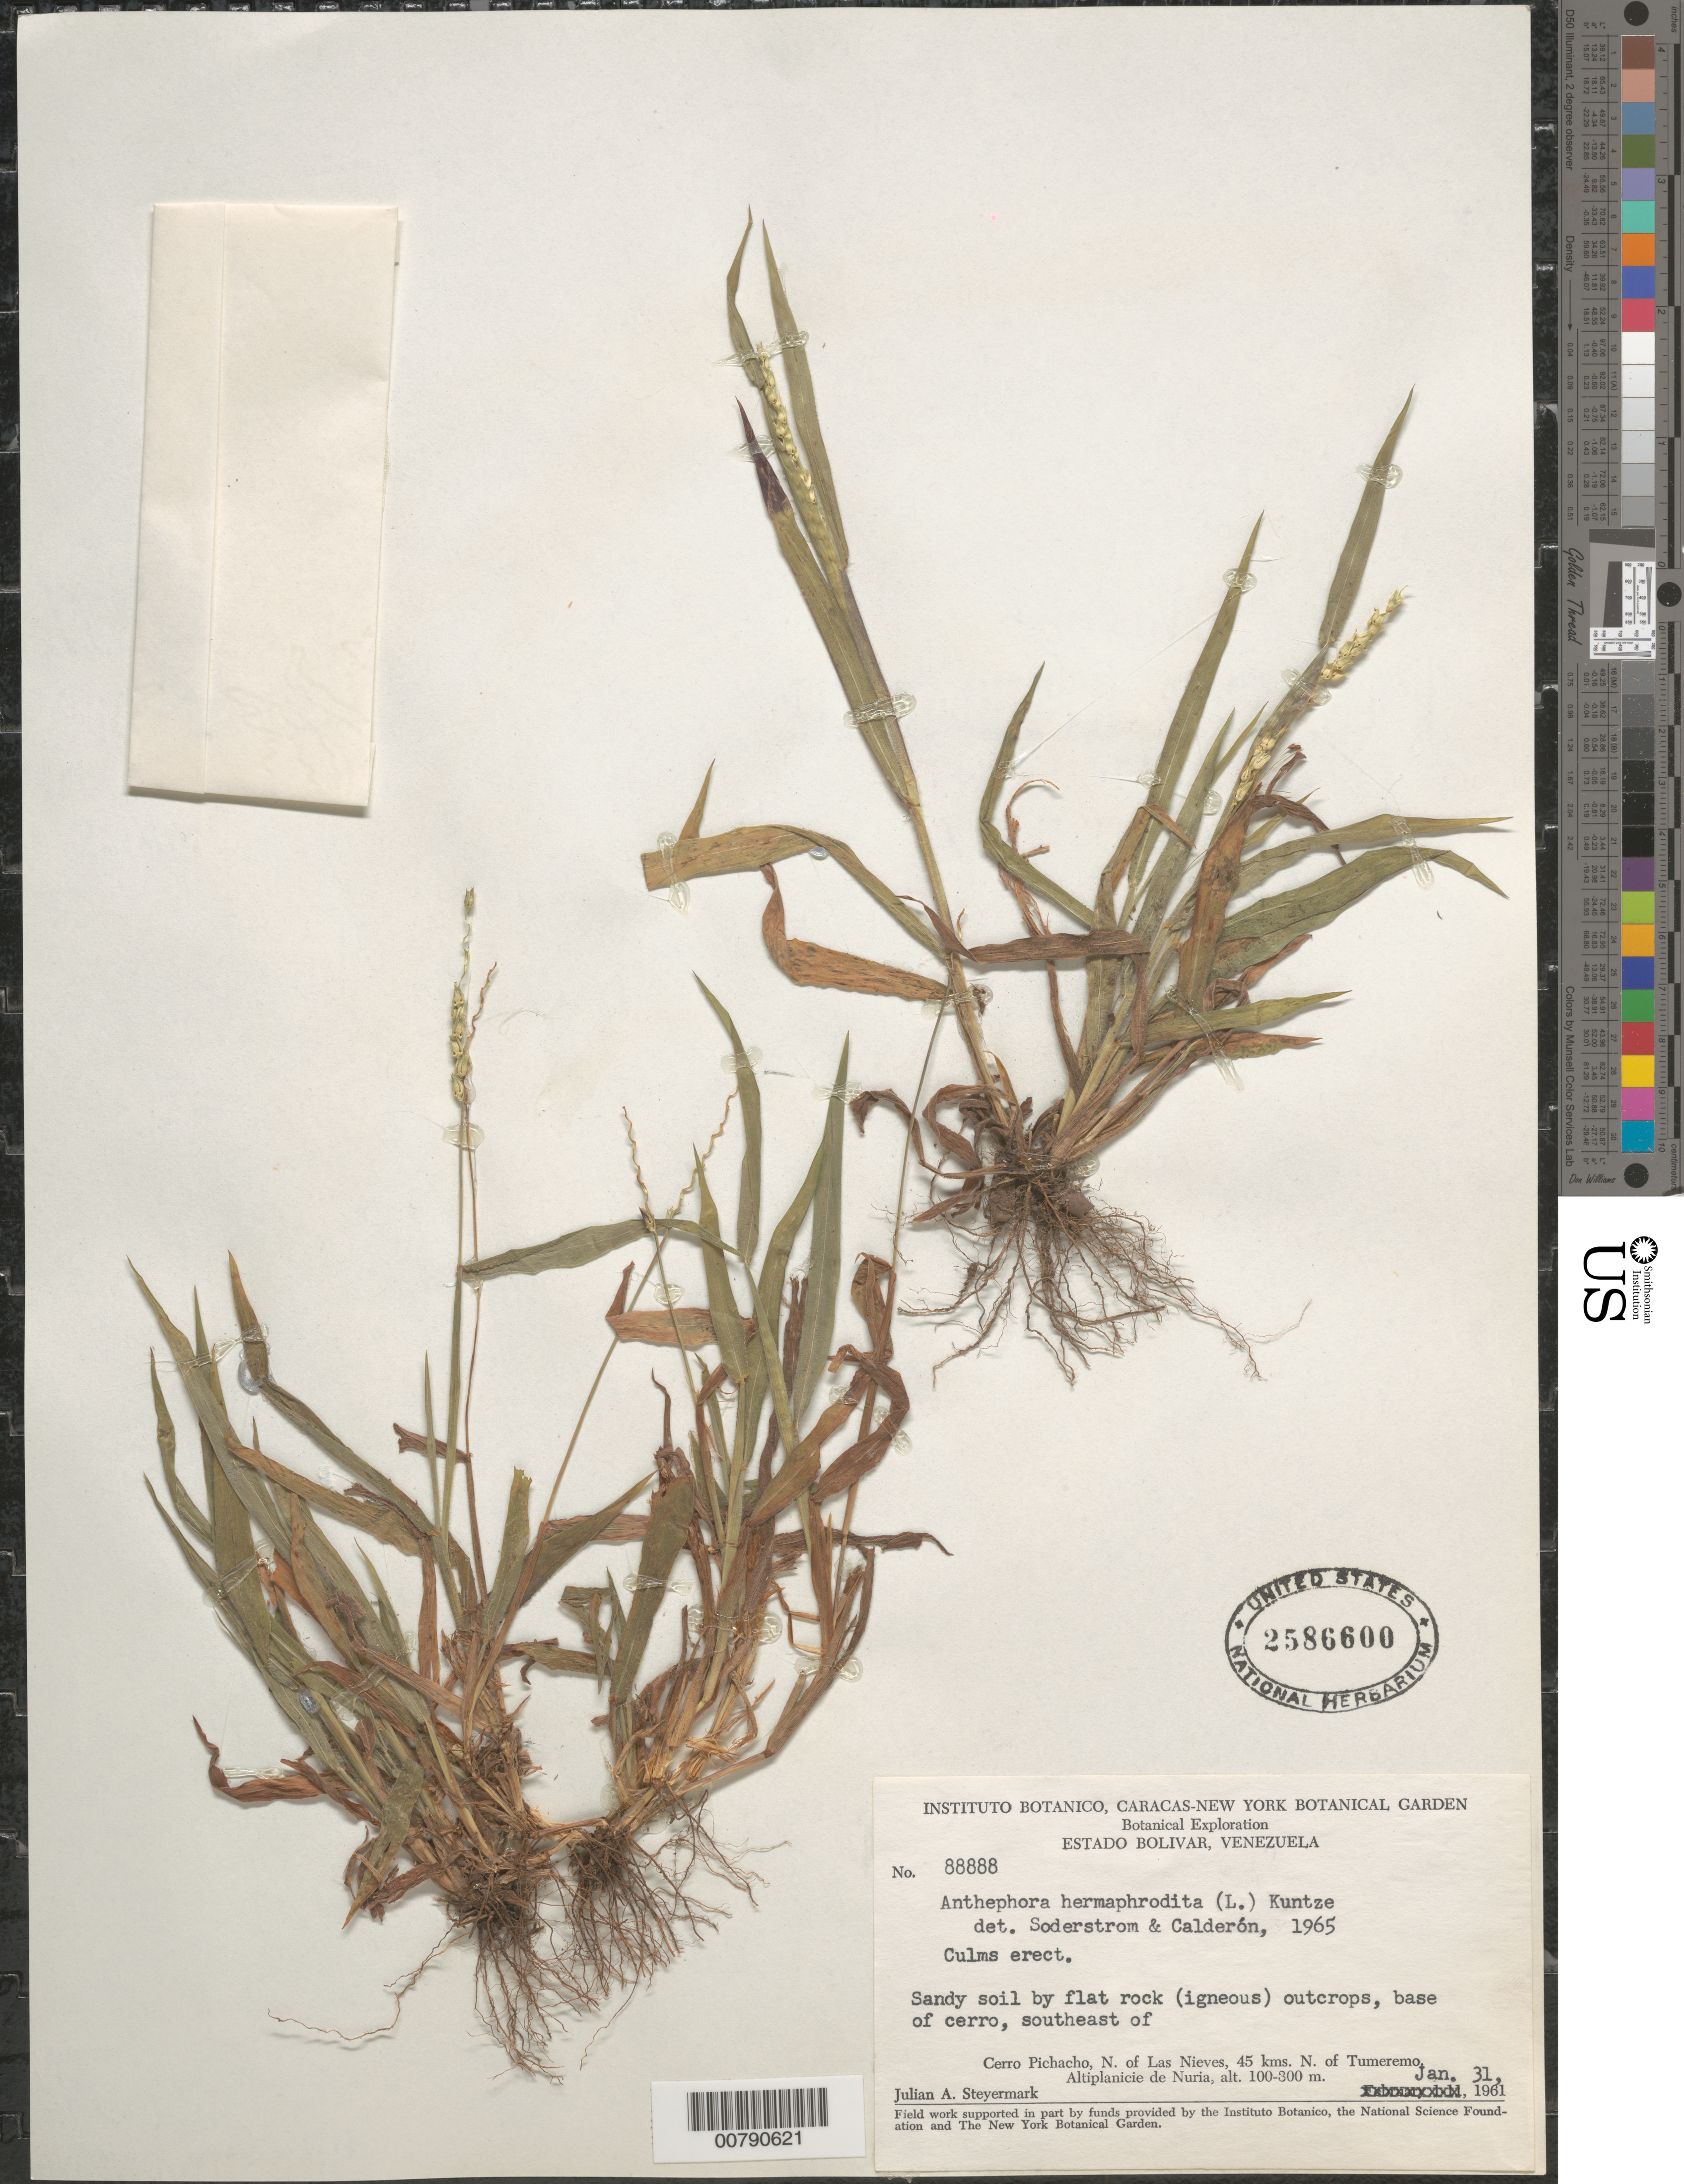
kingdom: Plantae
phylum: Tracheophyta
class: Liliopsida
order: Poales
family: Poaceae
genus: Anthephora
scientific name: Anthephora hermaphrodita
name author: (L.) Kuntze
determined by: Soderstrom, T. R.; Calderón, G.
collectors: J. Steyermark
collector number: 88888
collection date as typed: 31-Jan-61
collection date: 1961-01-31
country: Venezuela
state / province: Bolívar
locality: Cerro El Picacho, SE of; N of Las Nieves, 45 km N of Tumeremo, Altiplanicie de Nuria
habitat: Base of cerro, sandy soil by flat rock (igneous) outcrops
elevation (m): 100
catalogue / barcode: US 2586600